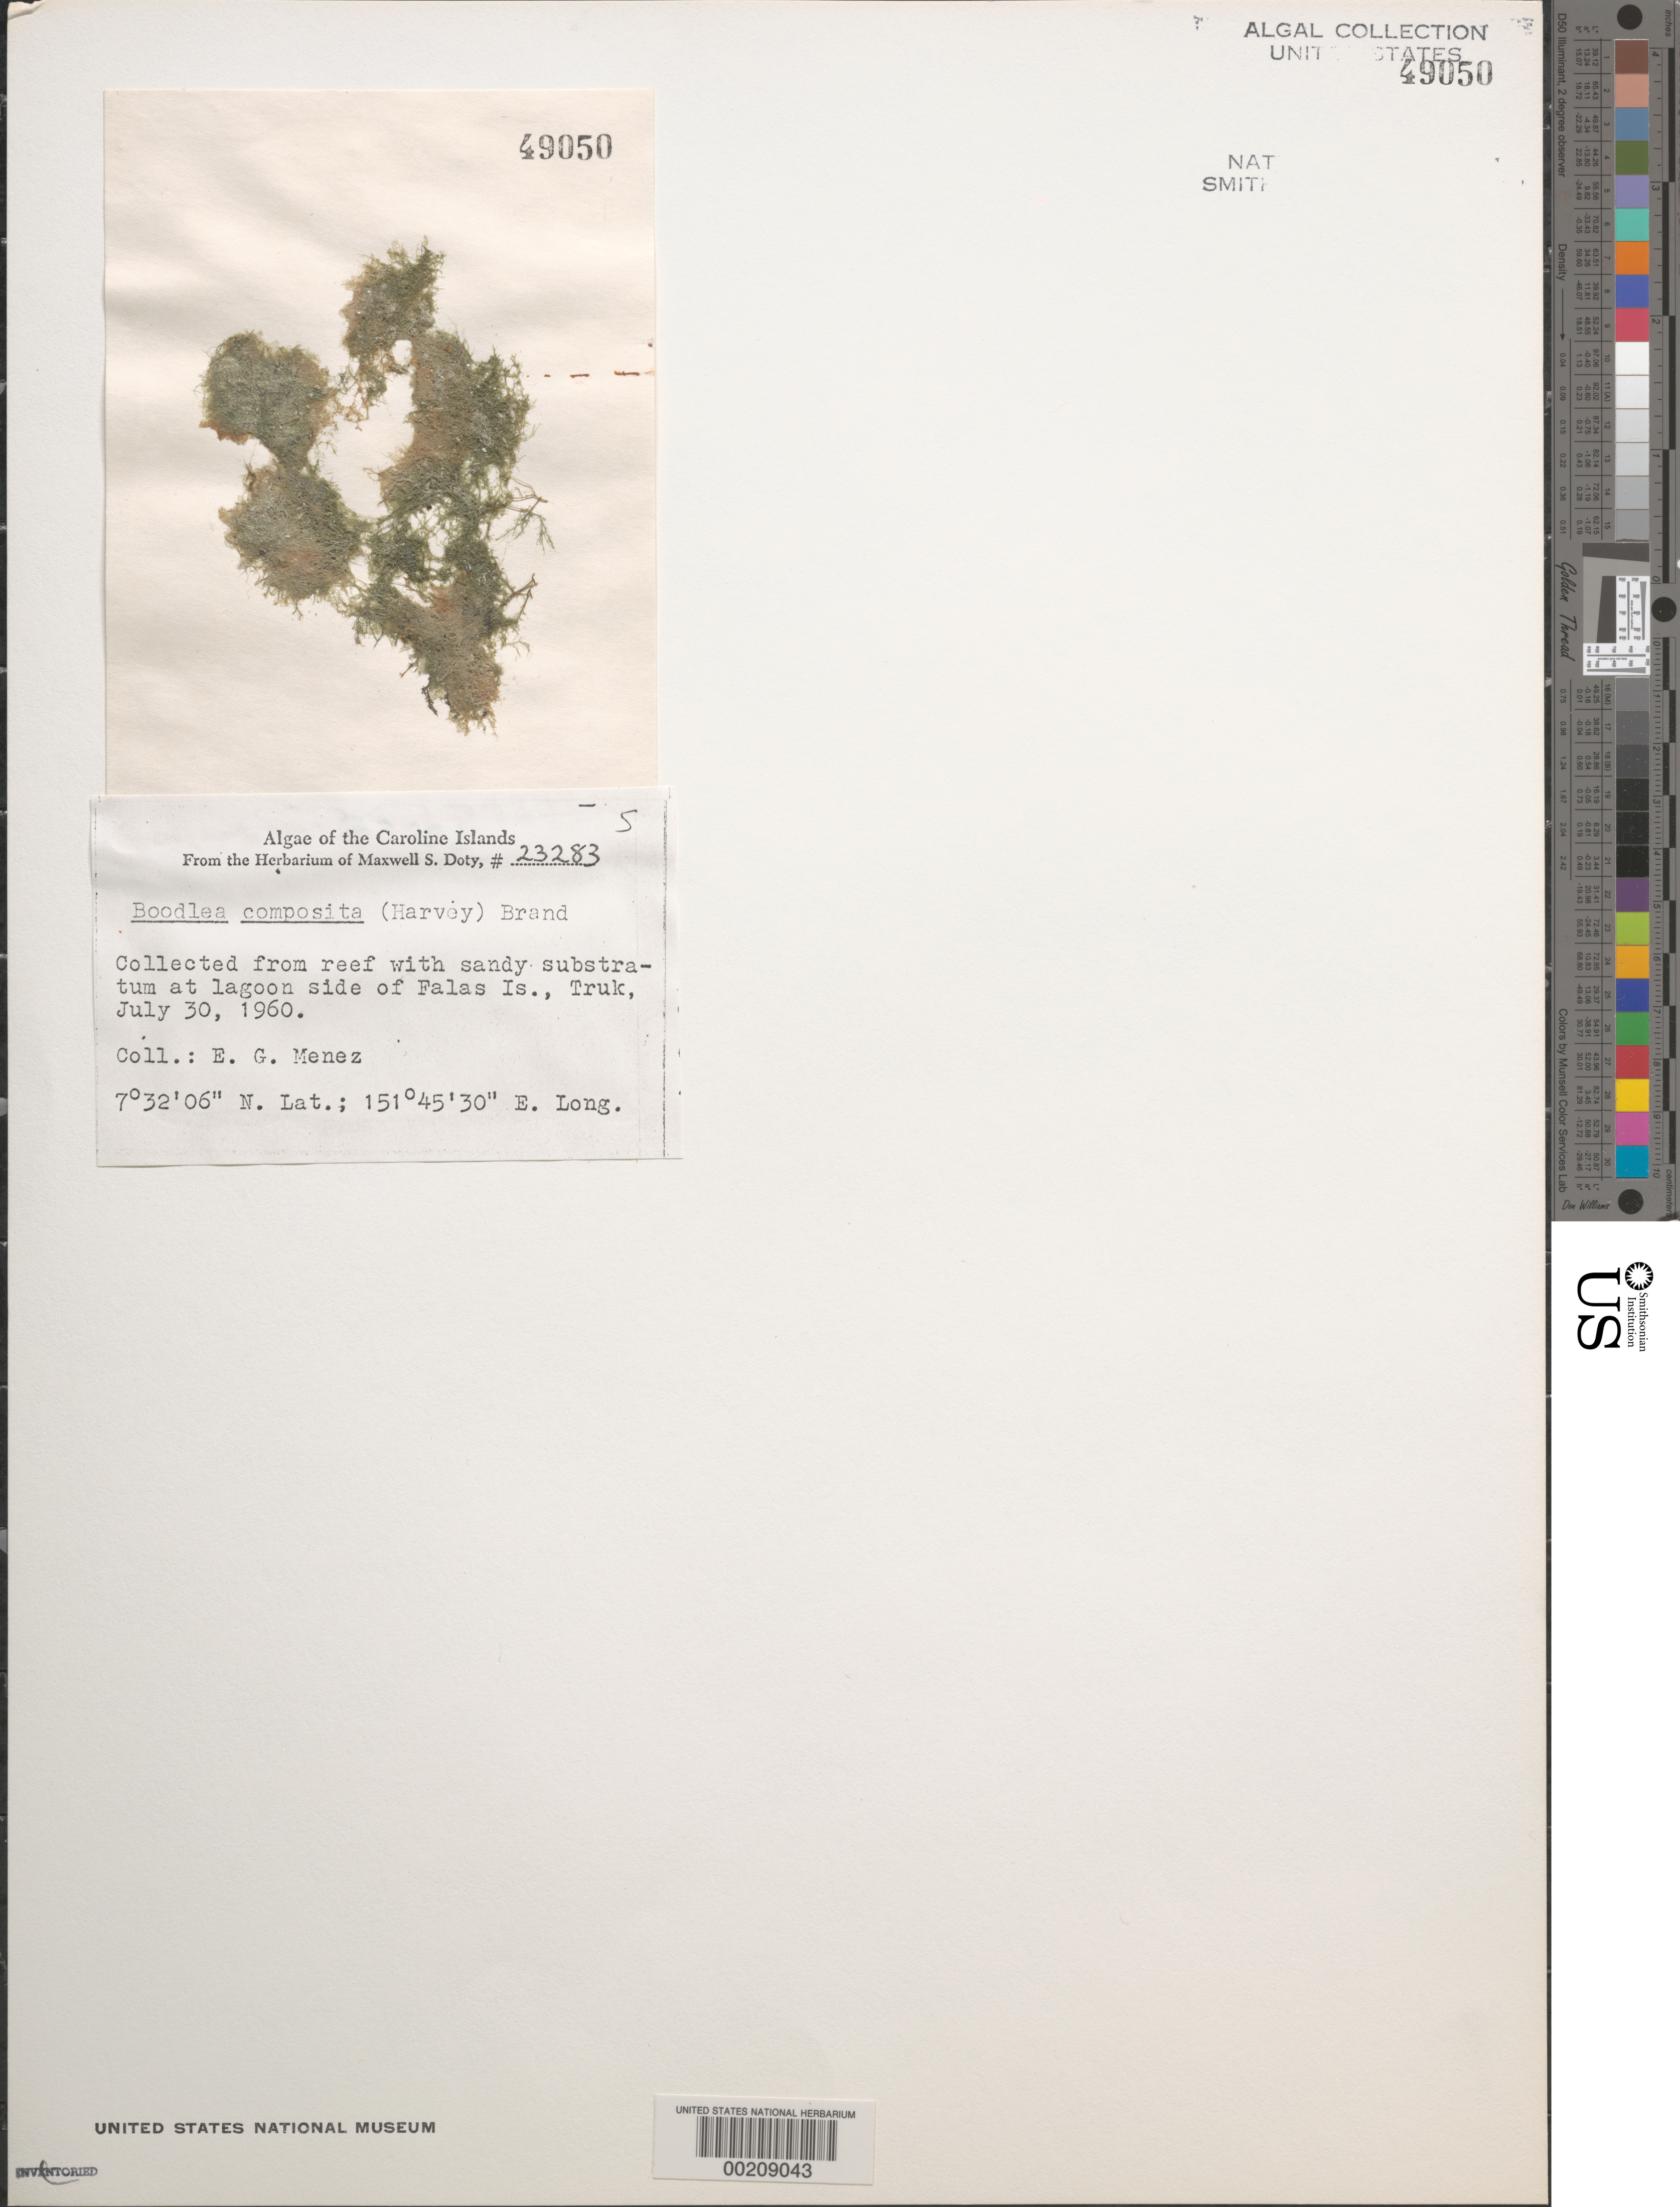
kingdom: Plantae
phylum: Chlorophyta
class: Ulvophyceae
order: Siphonocladales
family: Boodleaceae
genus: Boodlea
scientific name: Boodlea composita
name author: (Humb. & Humb.) Brand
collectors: Meñez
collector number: MSD 23283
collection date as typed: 30 Jul 1960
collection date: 1960-07-30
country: Micronesia, Federated States of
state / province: Truk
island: Falas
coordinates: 7 32' 06" N, 151 45' 30" E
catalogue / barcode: US 49050